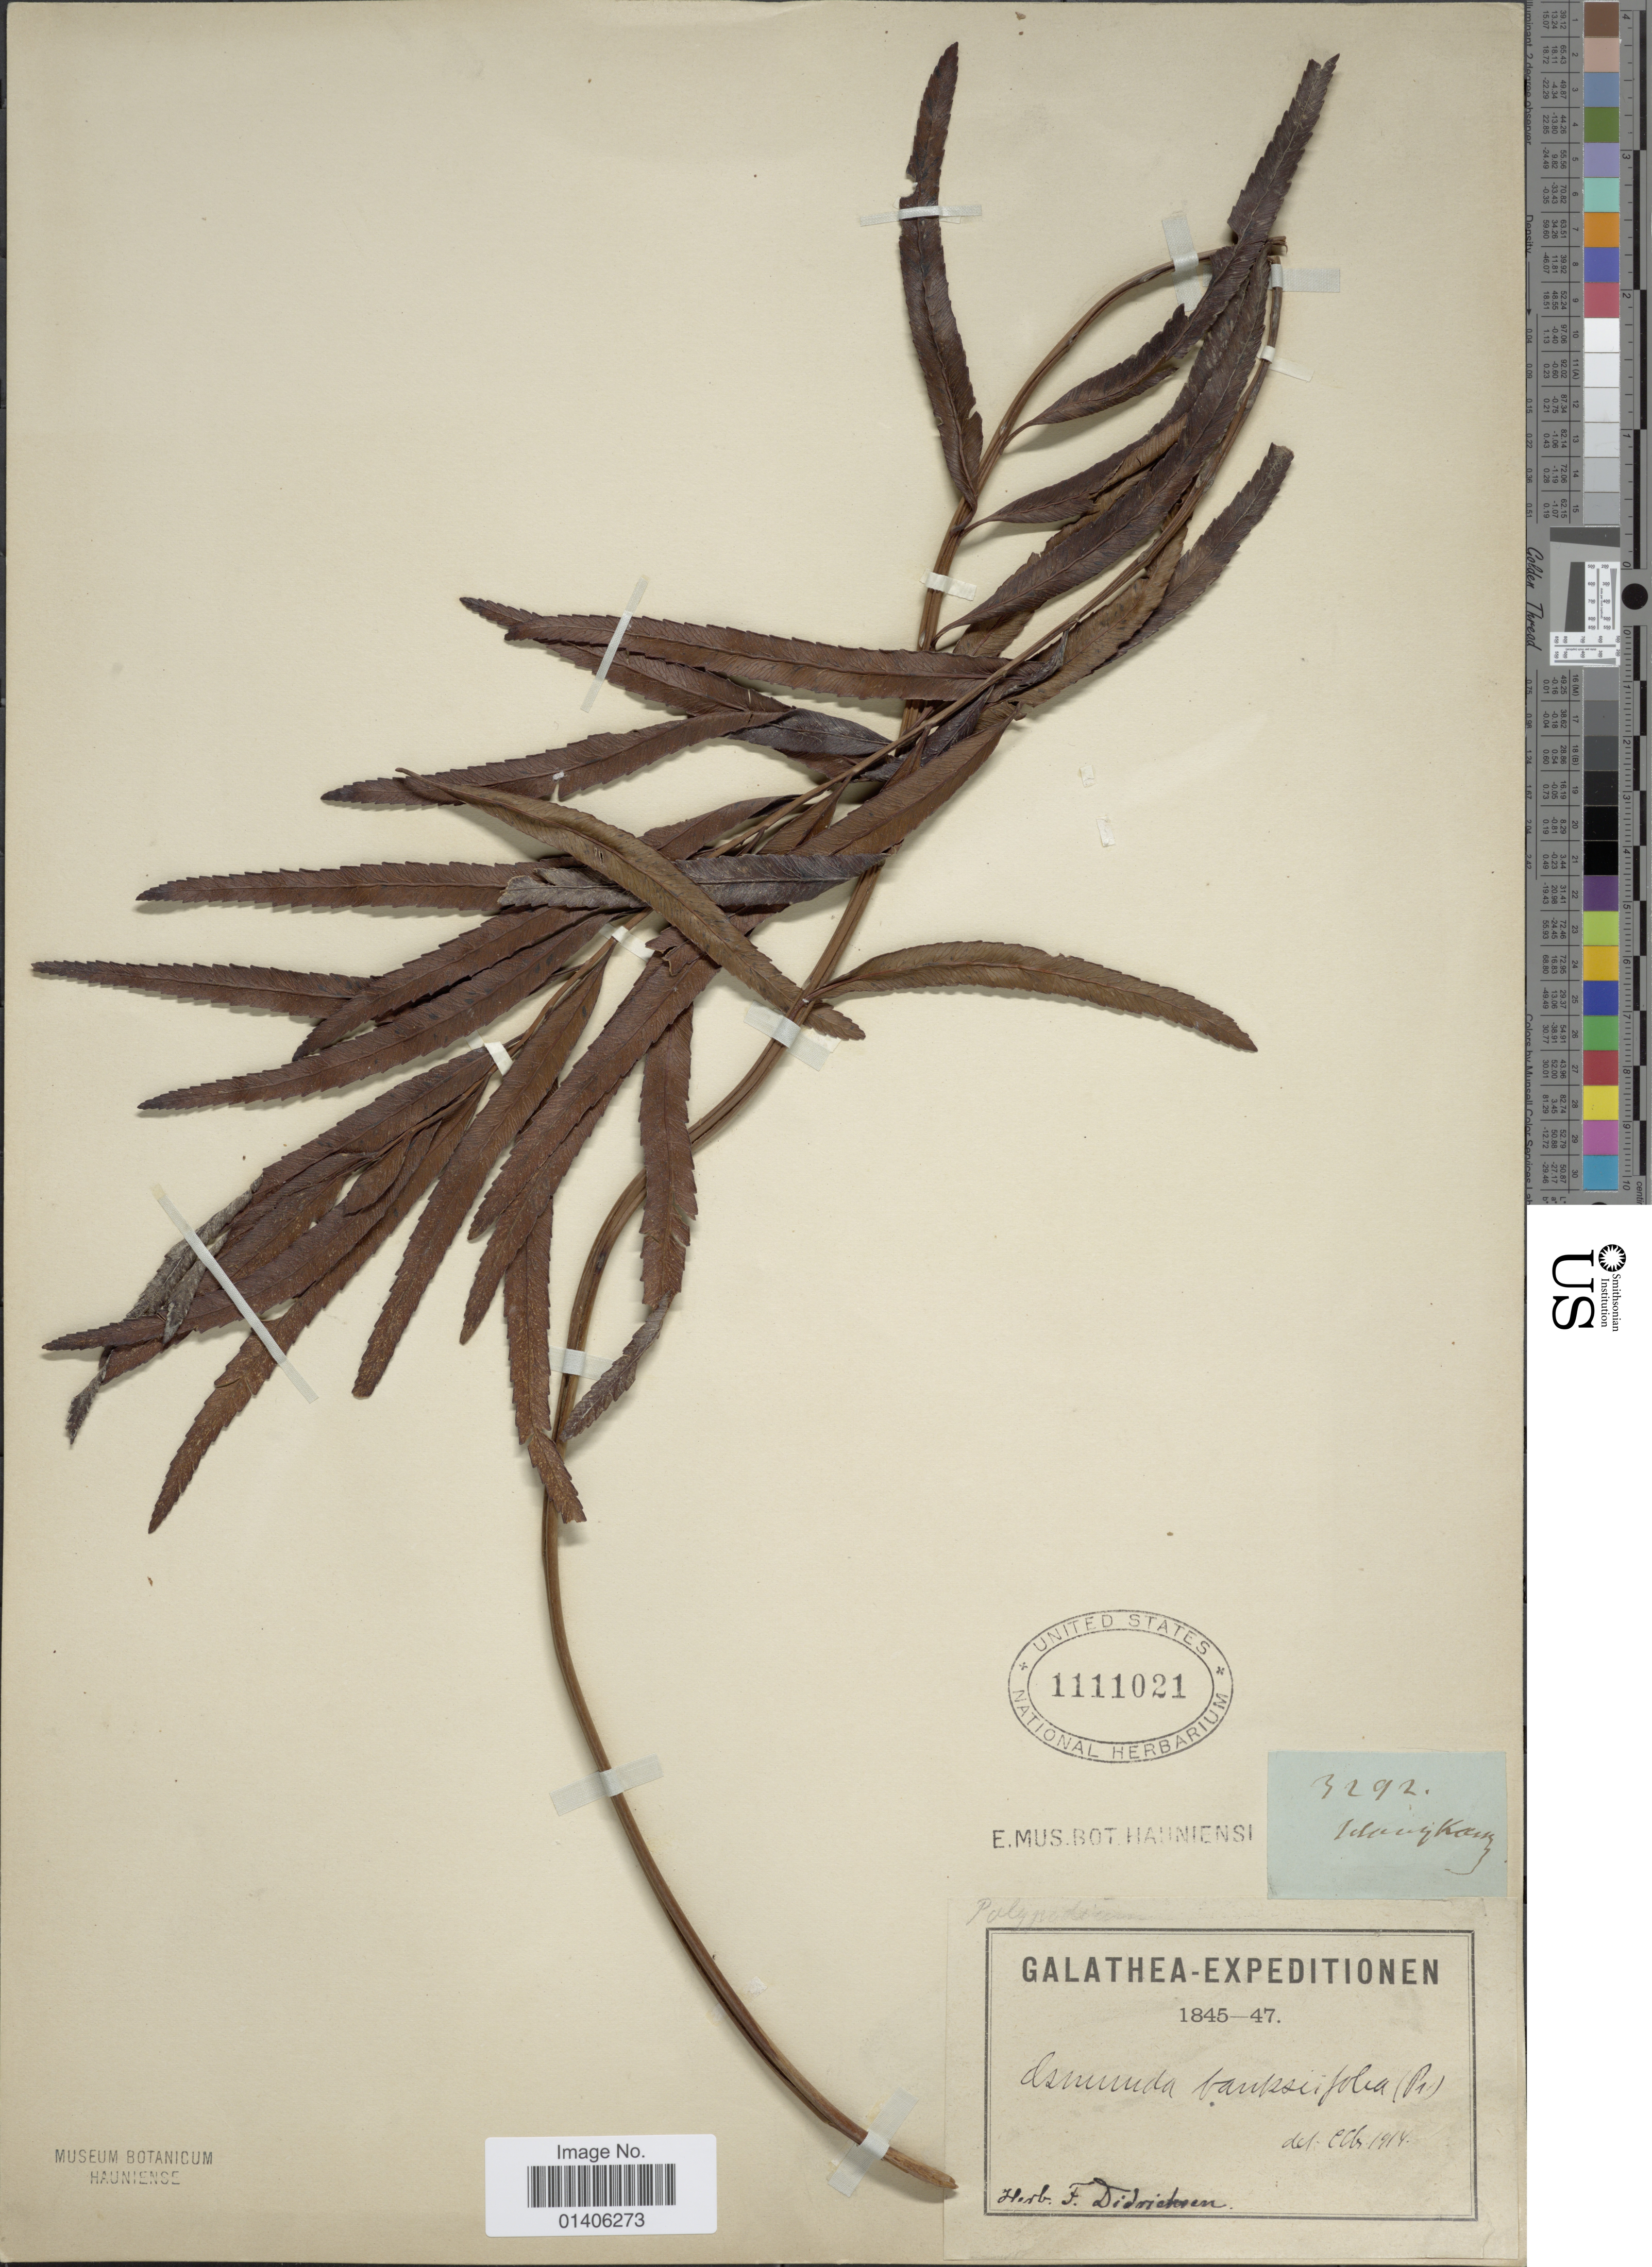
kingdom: Plantae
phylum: Tracheophyta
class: Polypodiopsida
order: Osmundales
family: Osmundaceae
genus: Osmunda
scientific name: Osmunda javanica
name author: Blume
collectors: ex herb. F. Didrichesen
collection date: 1845/1847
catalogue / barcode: US 1111021